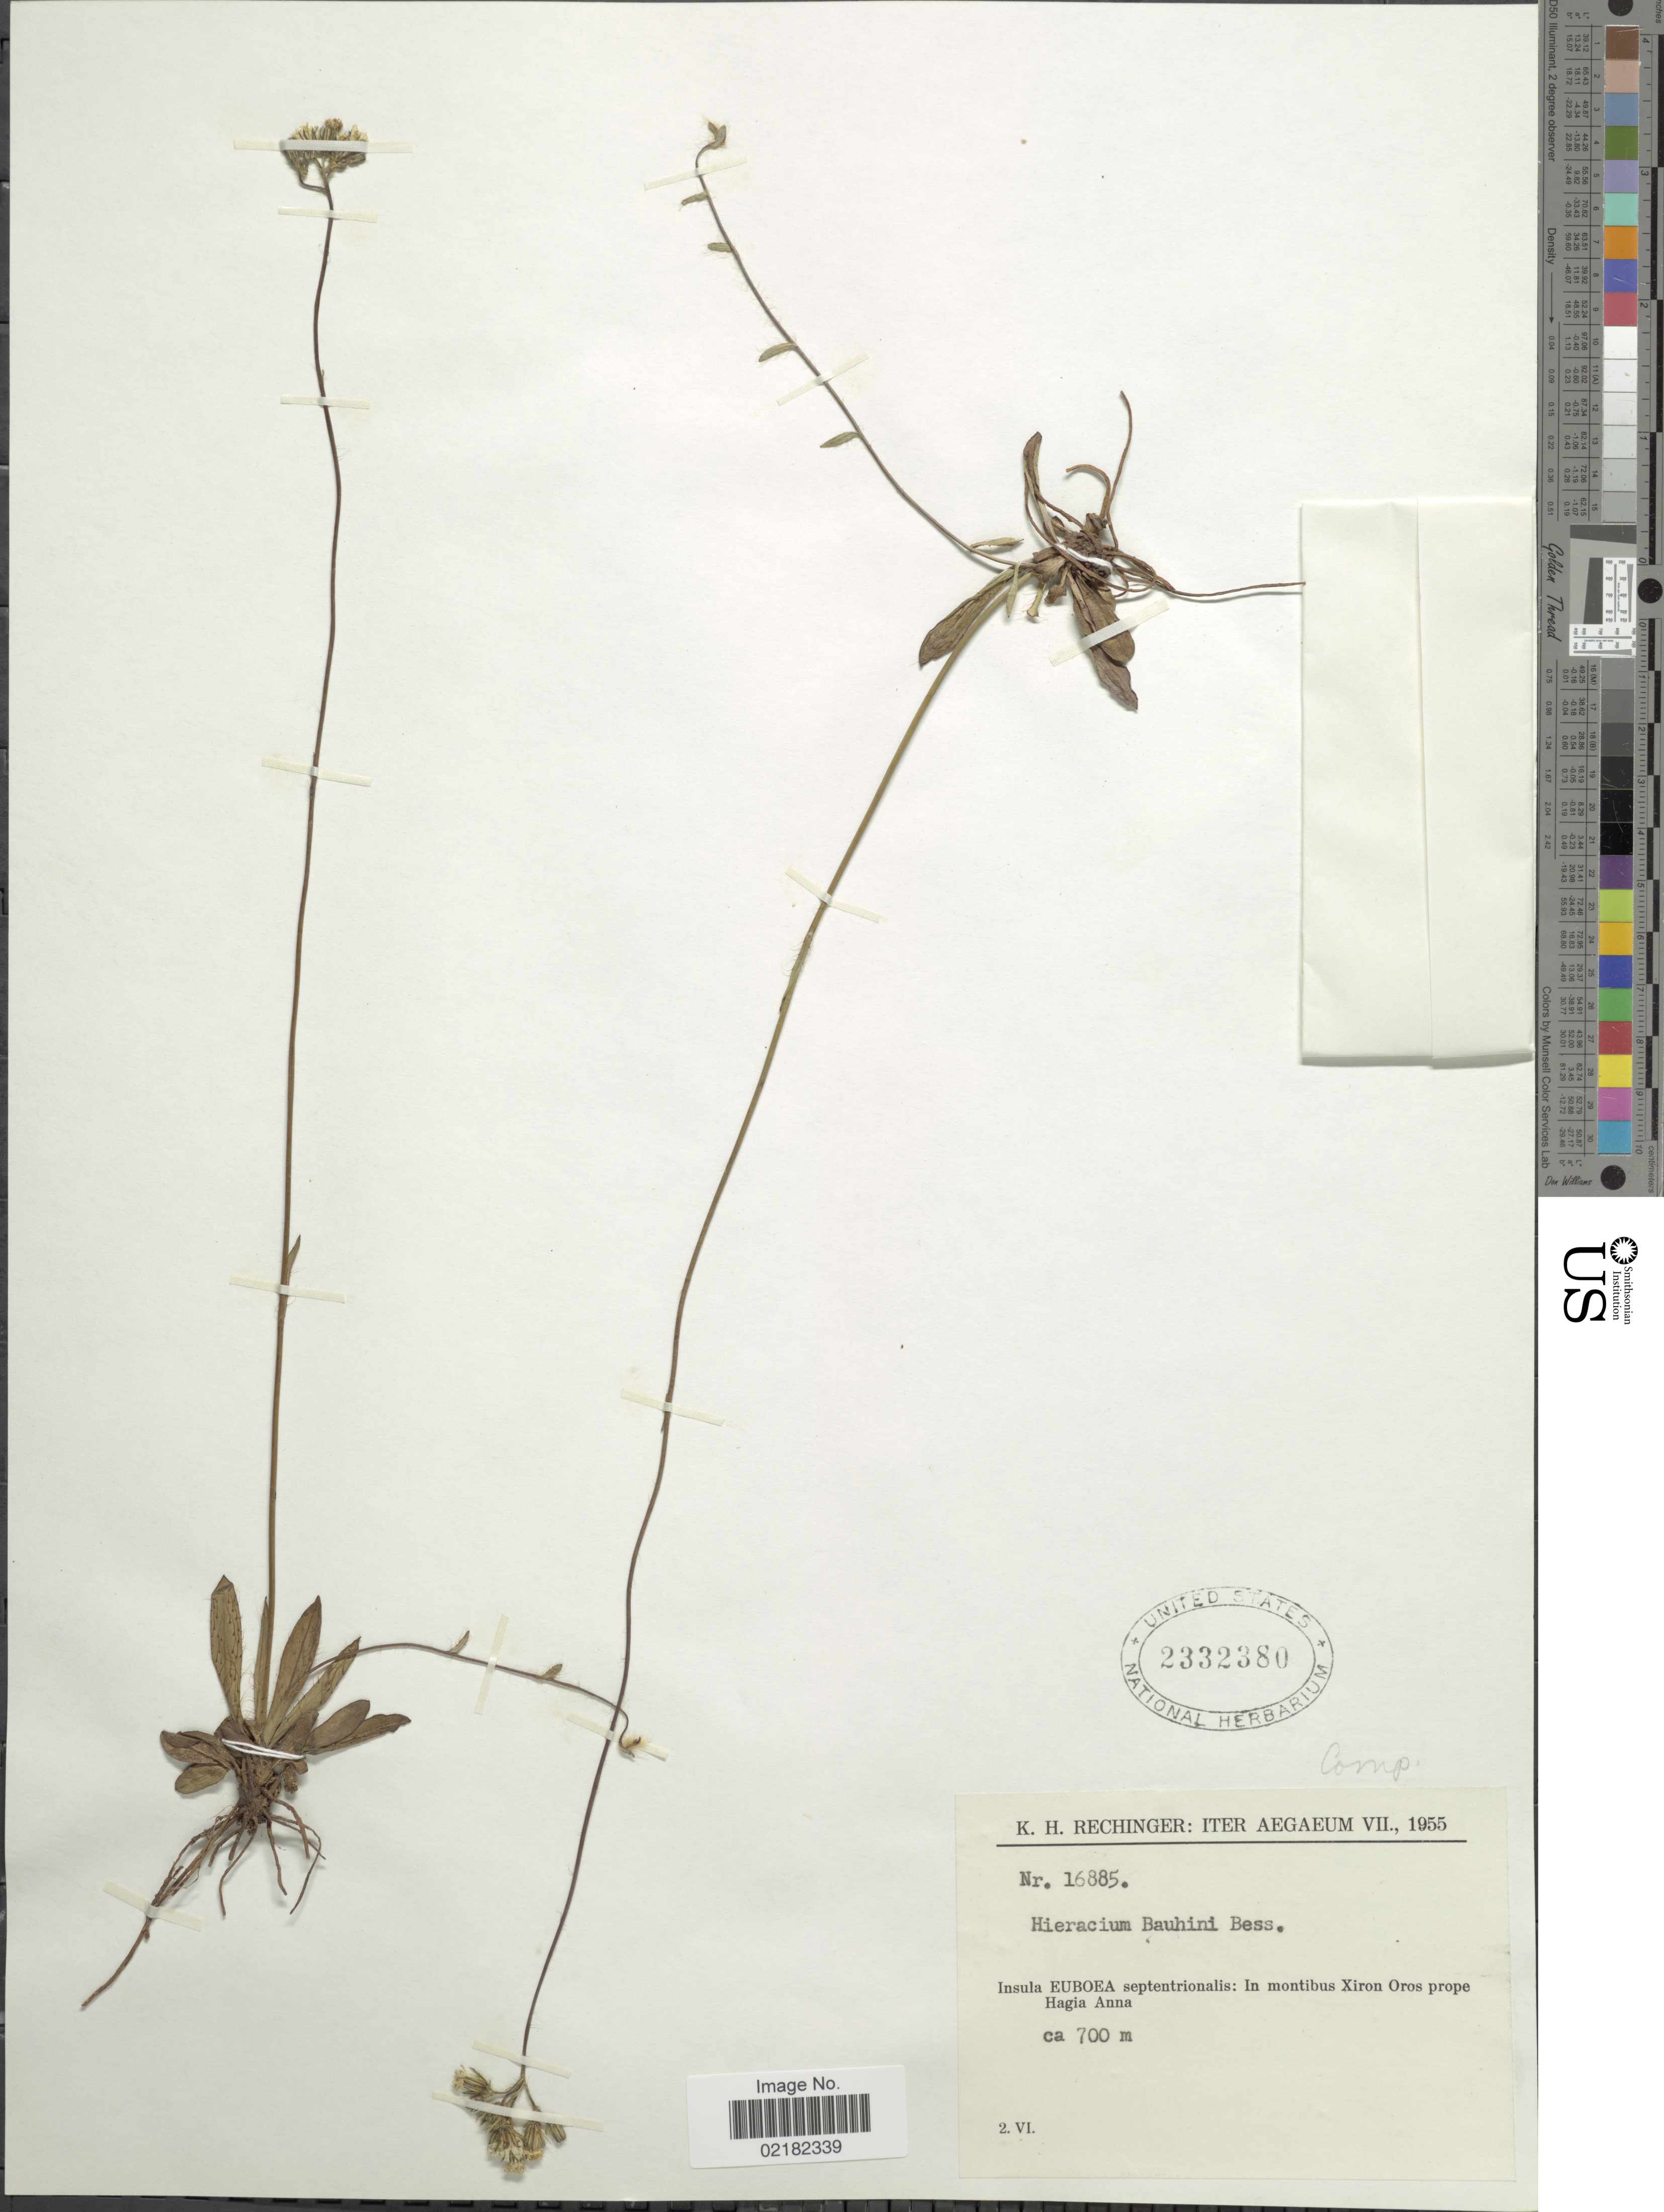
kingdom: Plantae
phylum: Tracheophyta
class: Magnoliopsida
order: Asterales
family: Asteraceae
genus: Hieracium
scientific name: Hieracium bauhini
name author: Schult.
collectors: K. H. Rechinger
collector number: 16885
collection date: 1955-06-02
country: Greece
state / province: Central Greece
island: Euboea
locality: Iter Aegaeum VII., Insula Euboae septentrionalis: In montibus Xiron Oros prope Hagia Anna.(=The Aegean Journey VII. The northernmost island of Euboea: in the mountains of Xiron Oros, near Hagia Anna.)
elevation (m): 700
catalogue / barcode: US 2332380